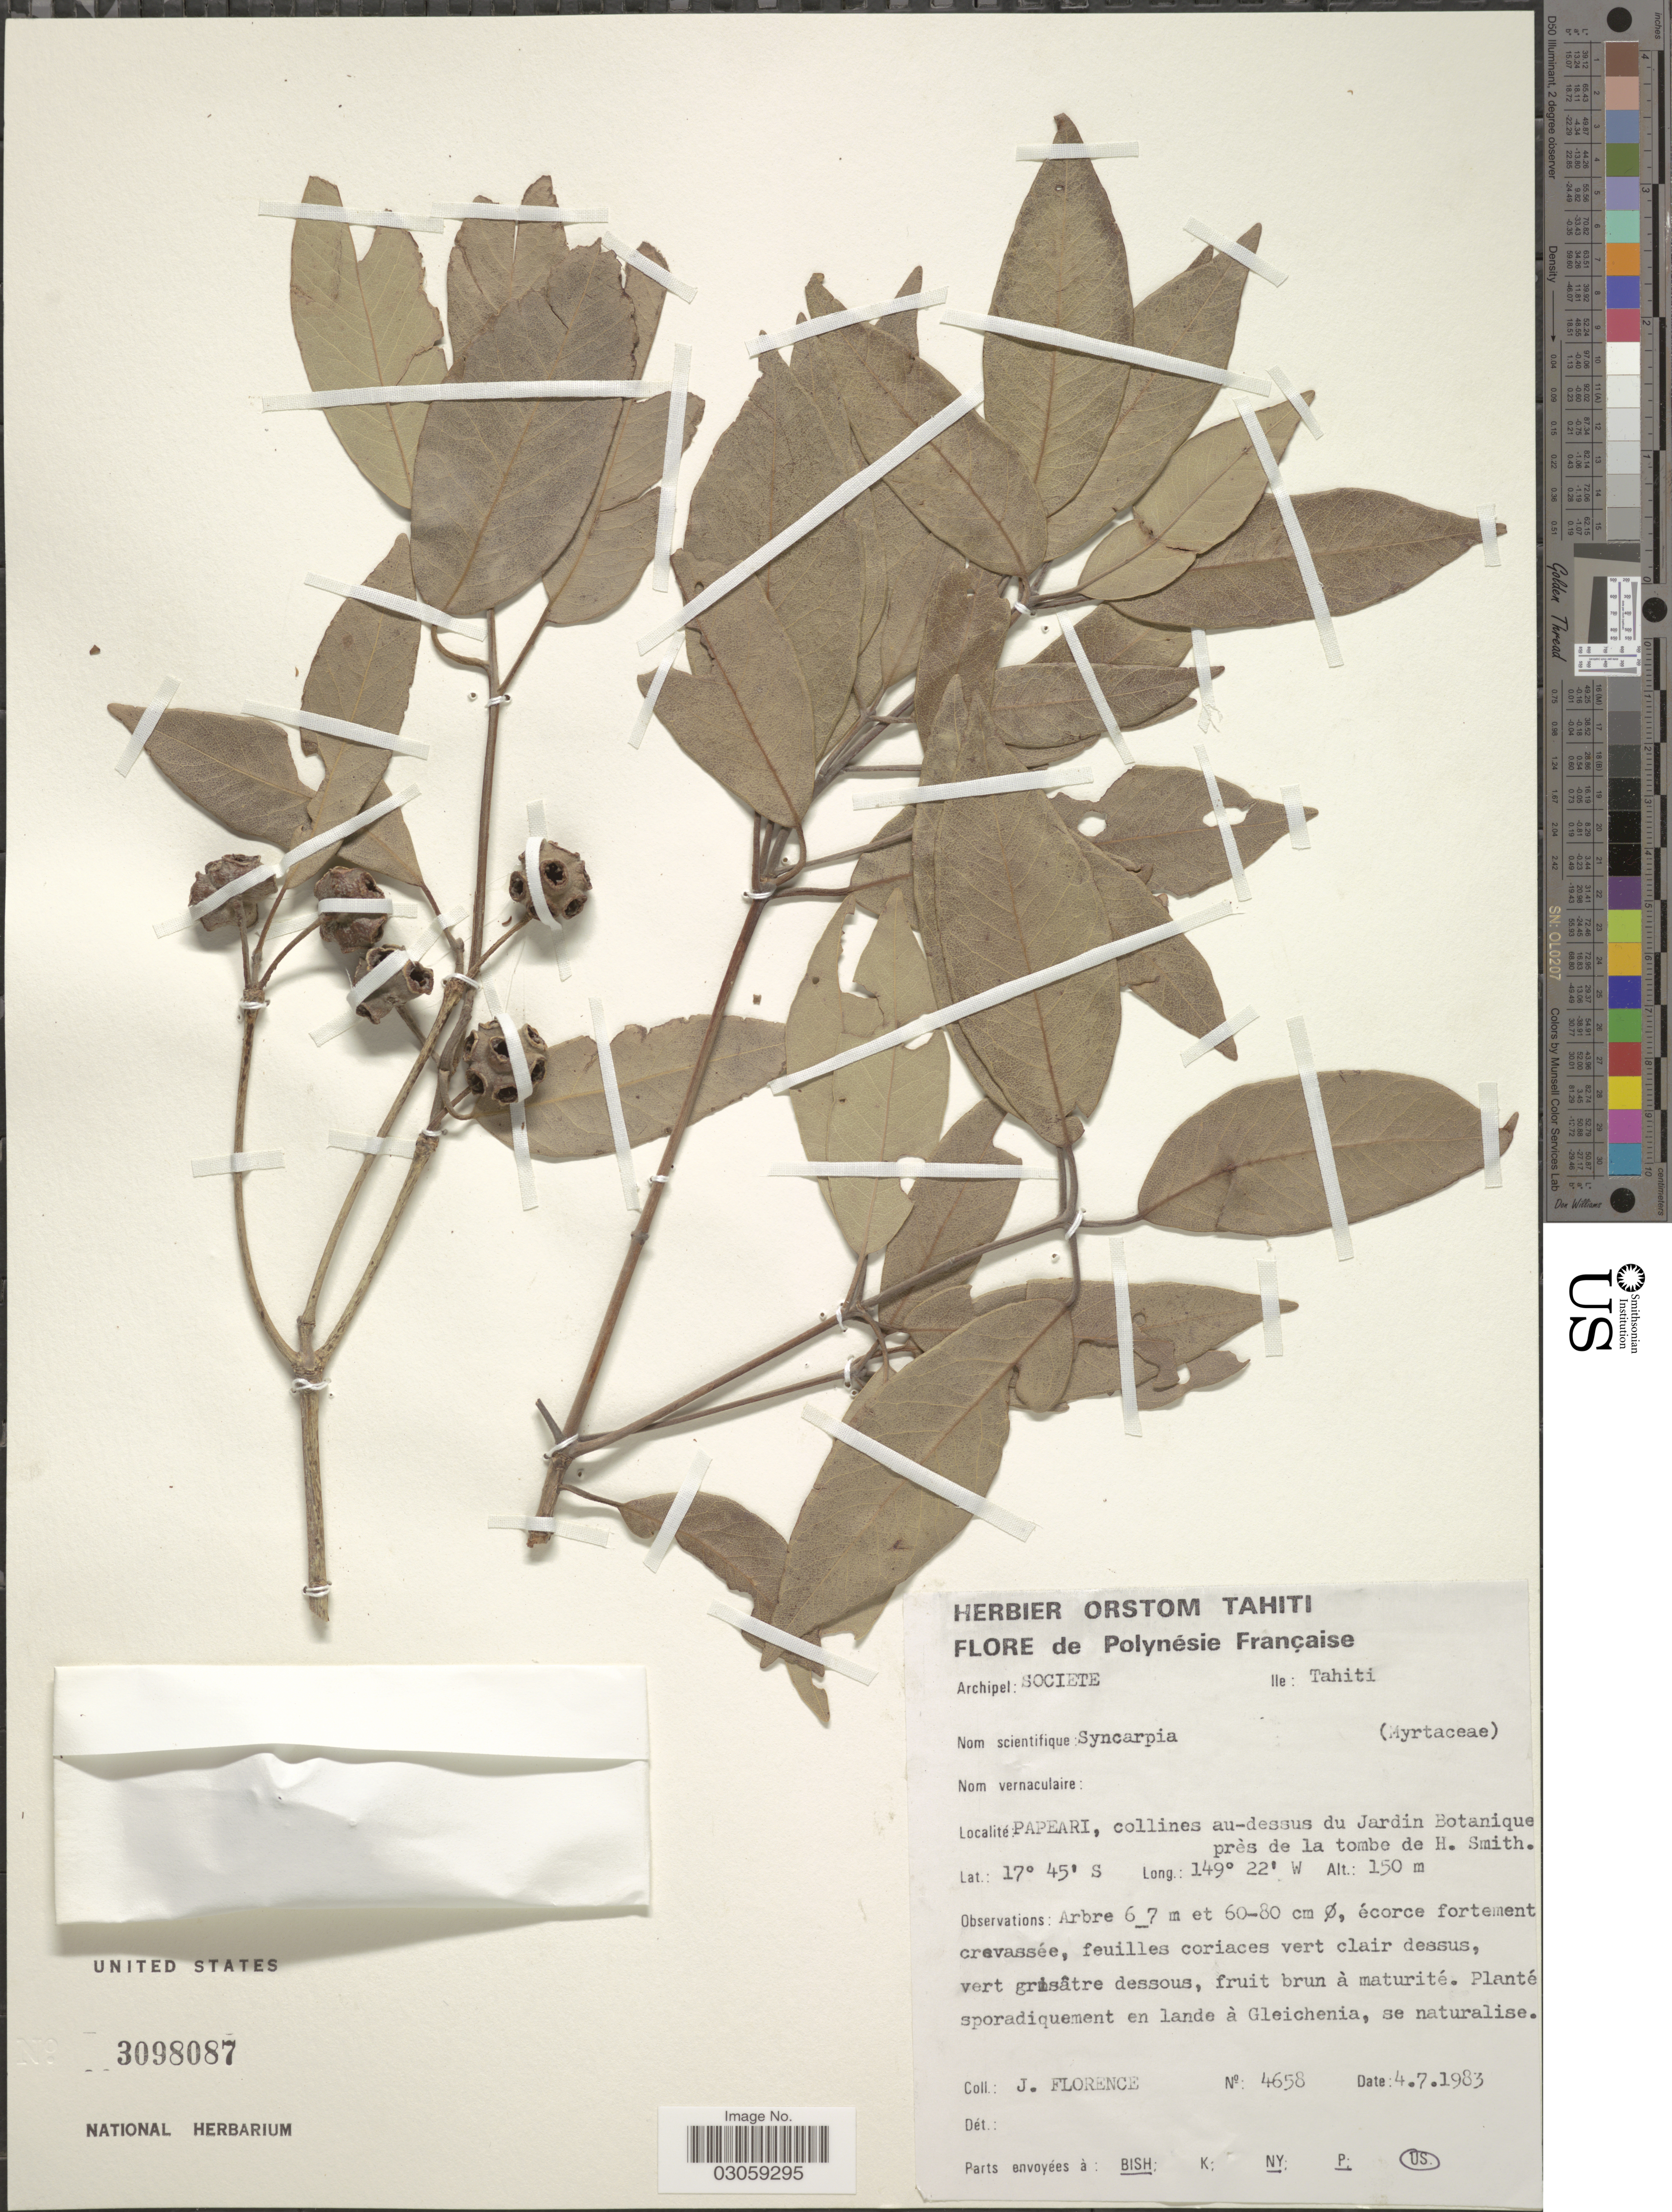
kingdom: Plantae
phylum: Tracheophyta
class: Magnoliopsida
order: Myrtales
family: Myrtaceae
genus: Syncarpia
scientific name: Syncarpia glomulifera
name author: (Sm.) Nied.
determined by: Florence, J.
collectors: J. Florence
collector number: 4658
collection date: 1983-07-04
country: French Polynesia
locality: Polynésie Française. Papeari, collines au-dessus du Jardin Botanique près de la tombe de H. Smith. Archipel: Societe. Ile: Tahiti.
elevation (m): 150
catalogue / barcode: US 3098087